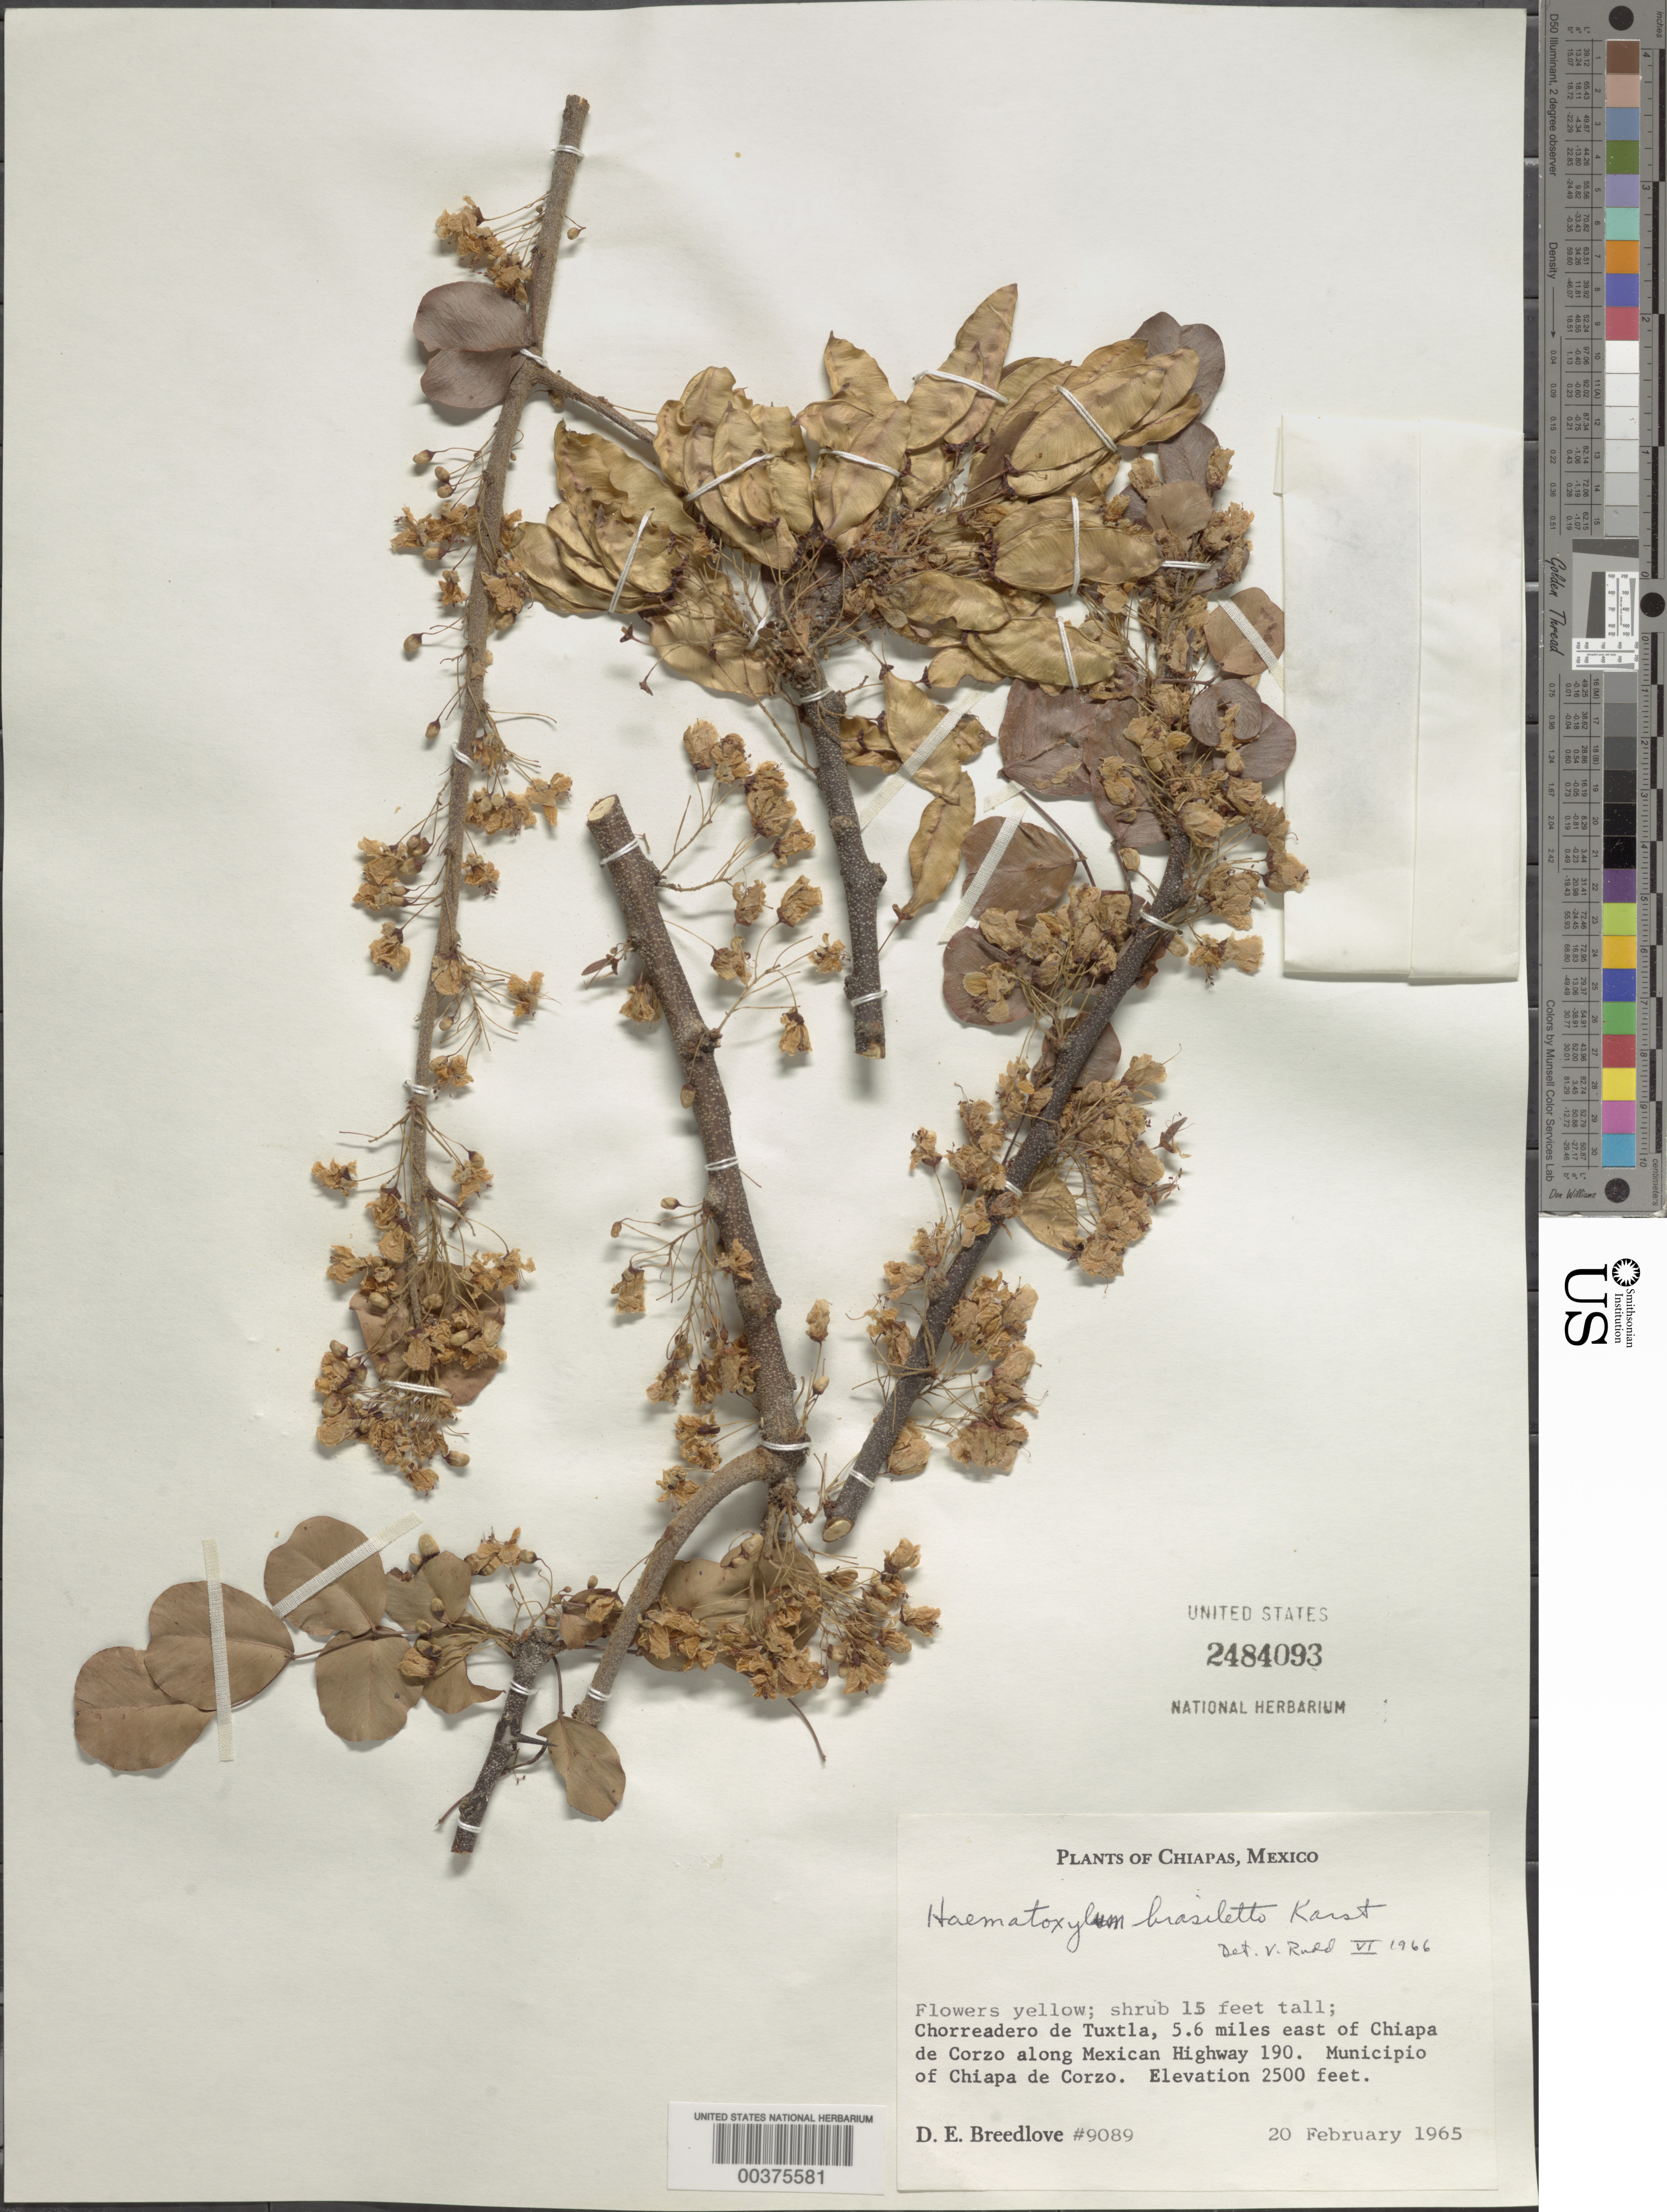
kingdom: Plantae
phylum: Tracheophyta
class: Magnoliopsida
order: Fabales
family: Fabaceae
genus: Haematoxylum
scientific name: Haematoxylum brasiletto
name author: H. Karst.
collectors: D. E. Breedlove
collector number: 9089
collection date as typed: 20 Feb 1965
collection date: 1965-02-20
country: Mexico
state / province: Chiapas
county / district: Chiapa de Corzo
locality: Chorreadero de Tuxtla, 5.6 mi E of Chiapa de Corzo along Mexican hwy 190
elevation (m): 762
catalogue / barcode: US 2484093